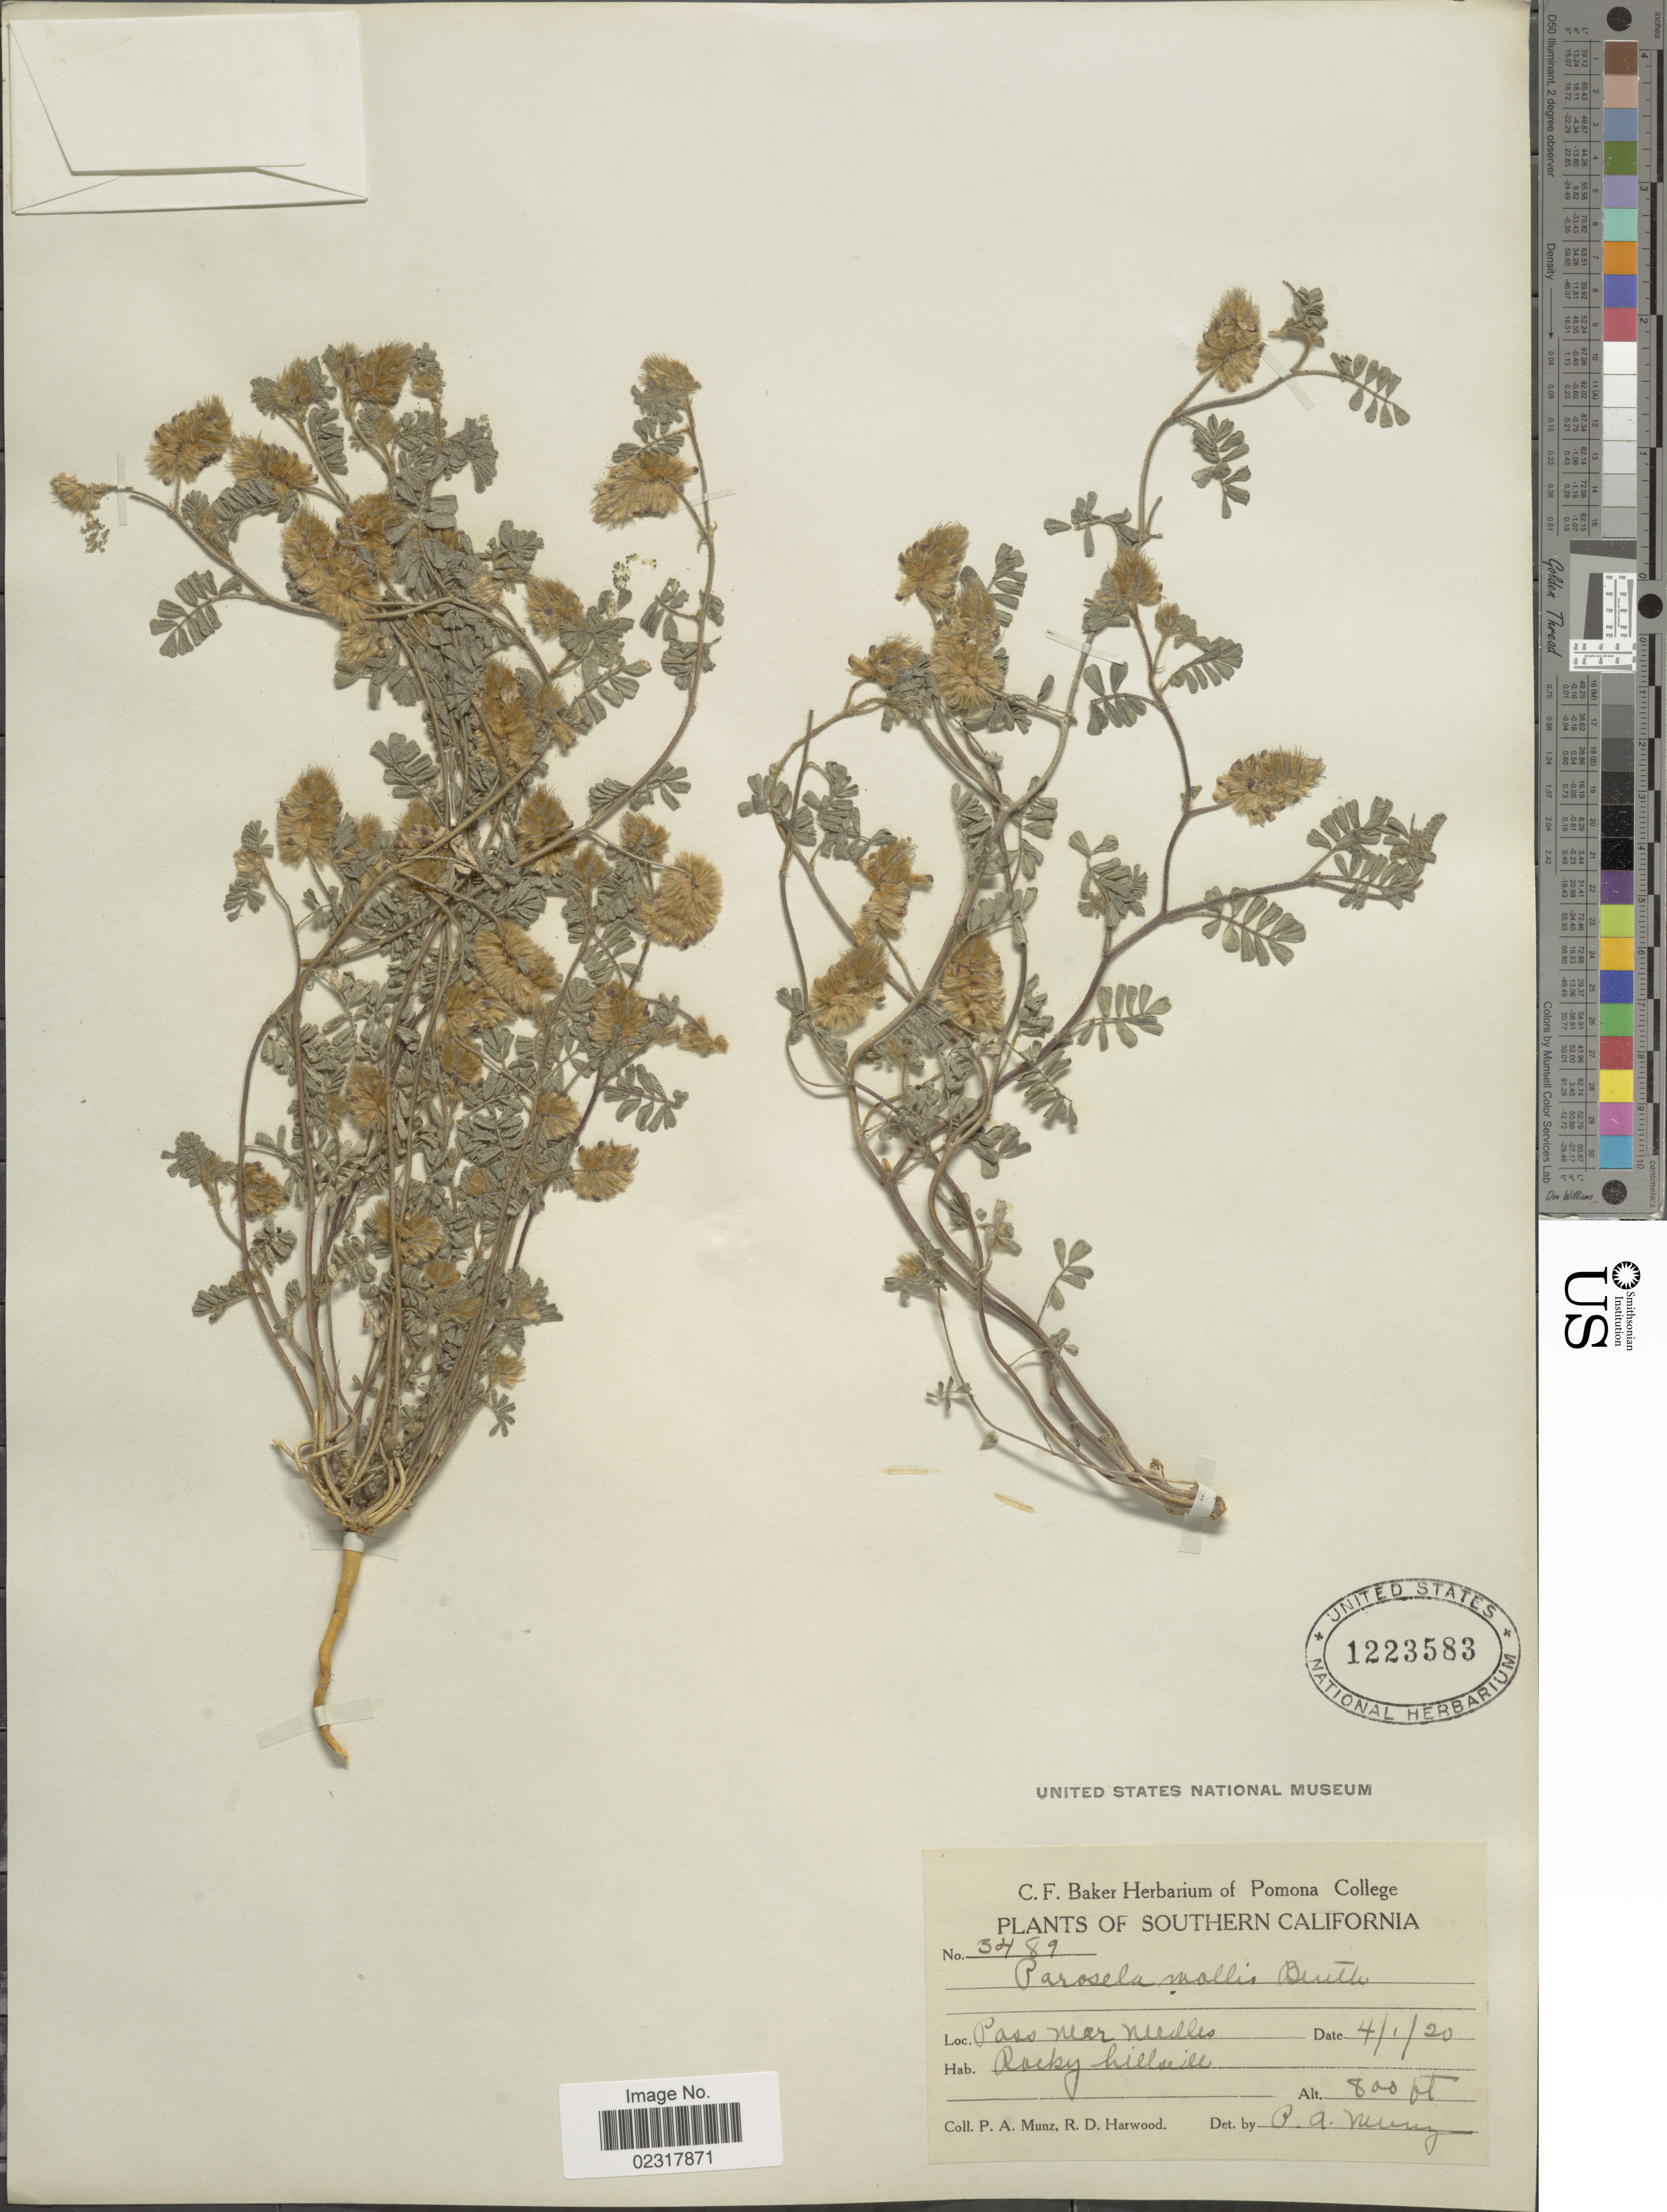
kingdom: Plantae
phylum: Tracheophyta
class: Magnoliopsida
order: Fabales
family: Fabaceae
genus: Dalea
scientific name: Dalea mollissima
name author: (Rydb.) Munz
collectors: P. A. Munz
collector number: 3489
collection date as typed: Transcribed d/m/y: 1/4/20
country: United States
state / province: California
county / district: San Bernardino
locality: Southern California. Pass near Needles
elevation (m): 244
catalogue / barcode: US 1223583